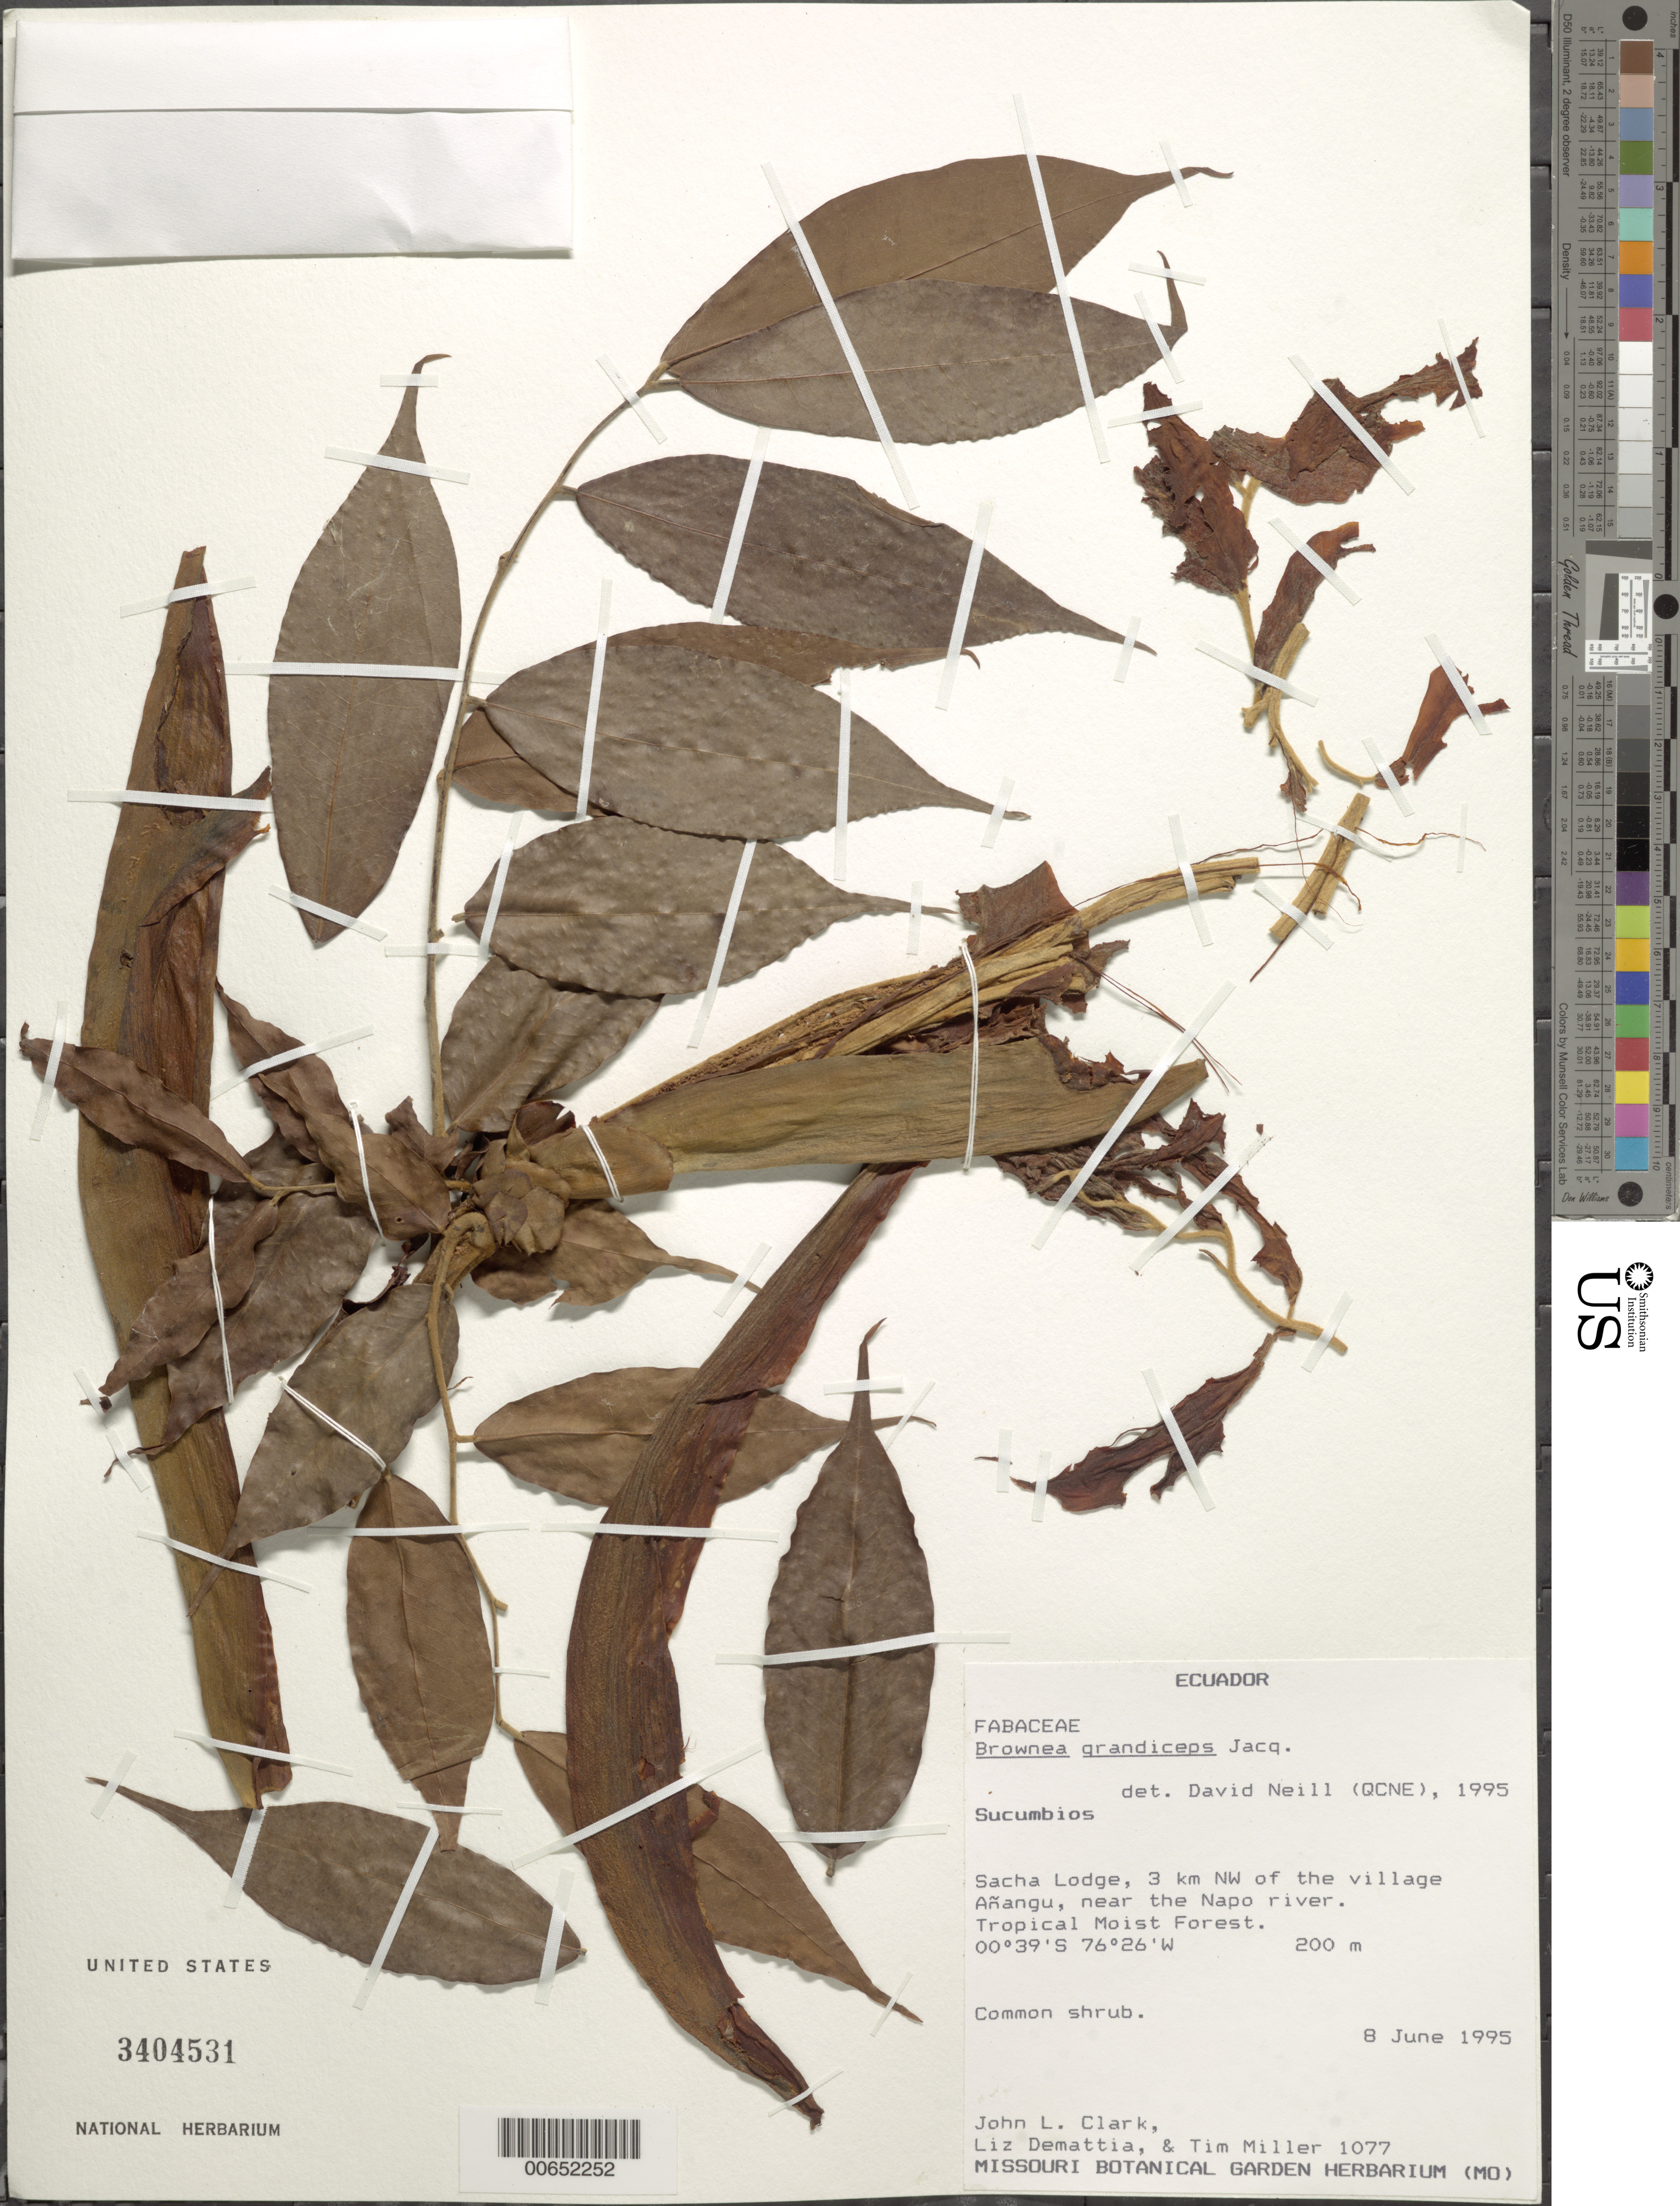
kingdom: Plantae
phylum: Tracheophyta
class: Magnoliopsida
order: Fabales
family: Fabaceae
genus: Brownea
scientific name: Brownea grandiceps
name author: Jacq.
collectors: J. L. Clark, L. Demattia & T. Miller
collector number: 1077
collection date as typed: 08 Jun 1995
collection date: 1995-06-08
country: Ecuador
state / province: Sucumbíos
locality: Sacha Lodge, NW of the Village Anangu, near the Napo River.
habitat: Tropical Moist Forest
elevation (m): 200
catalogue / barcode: US 3404531